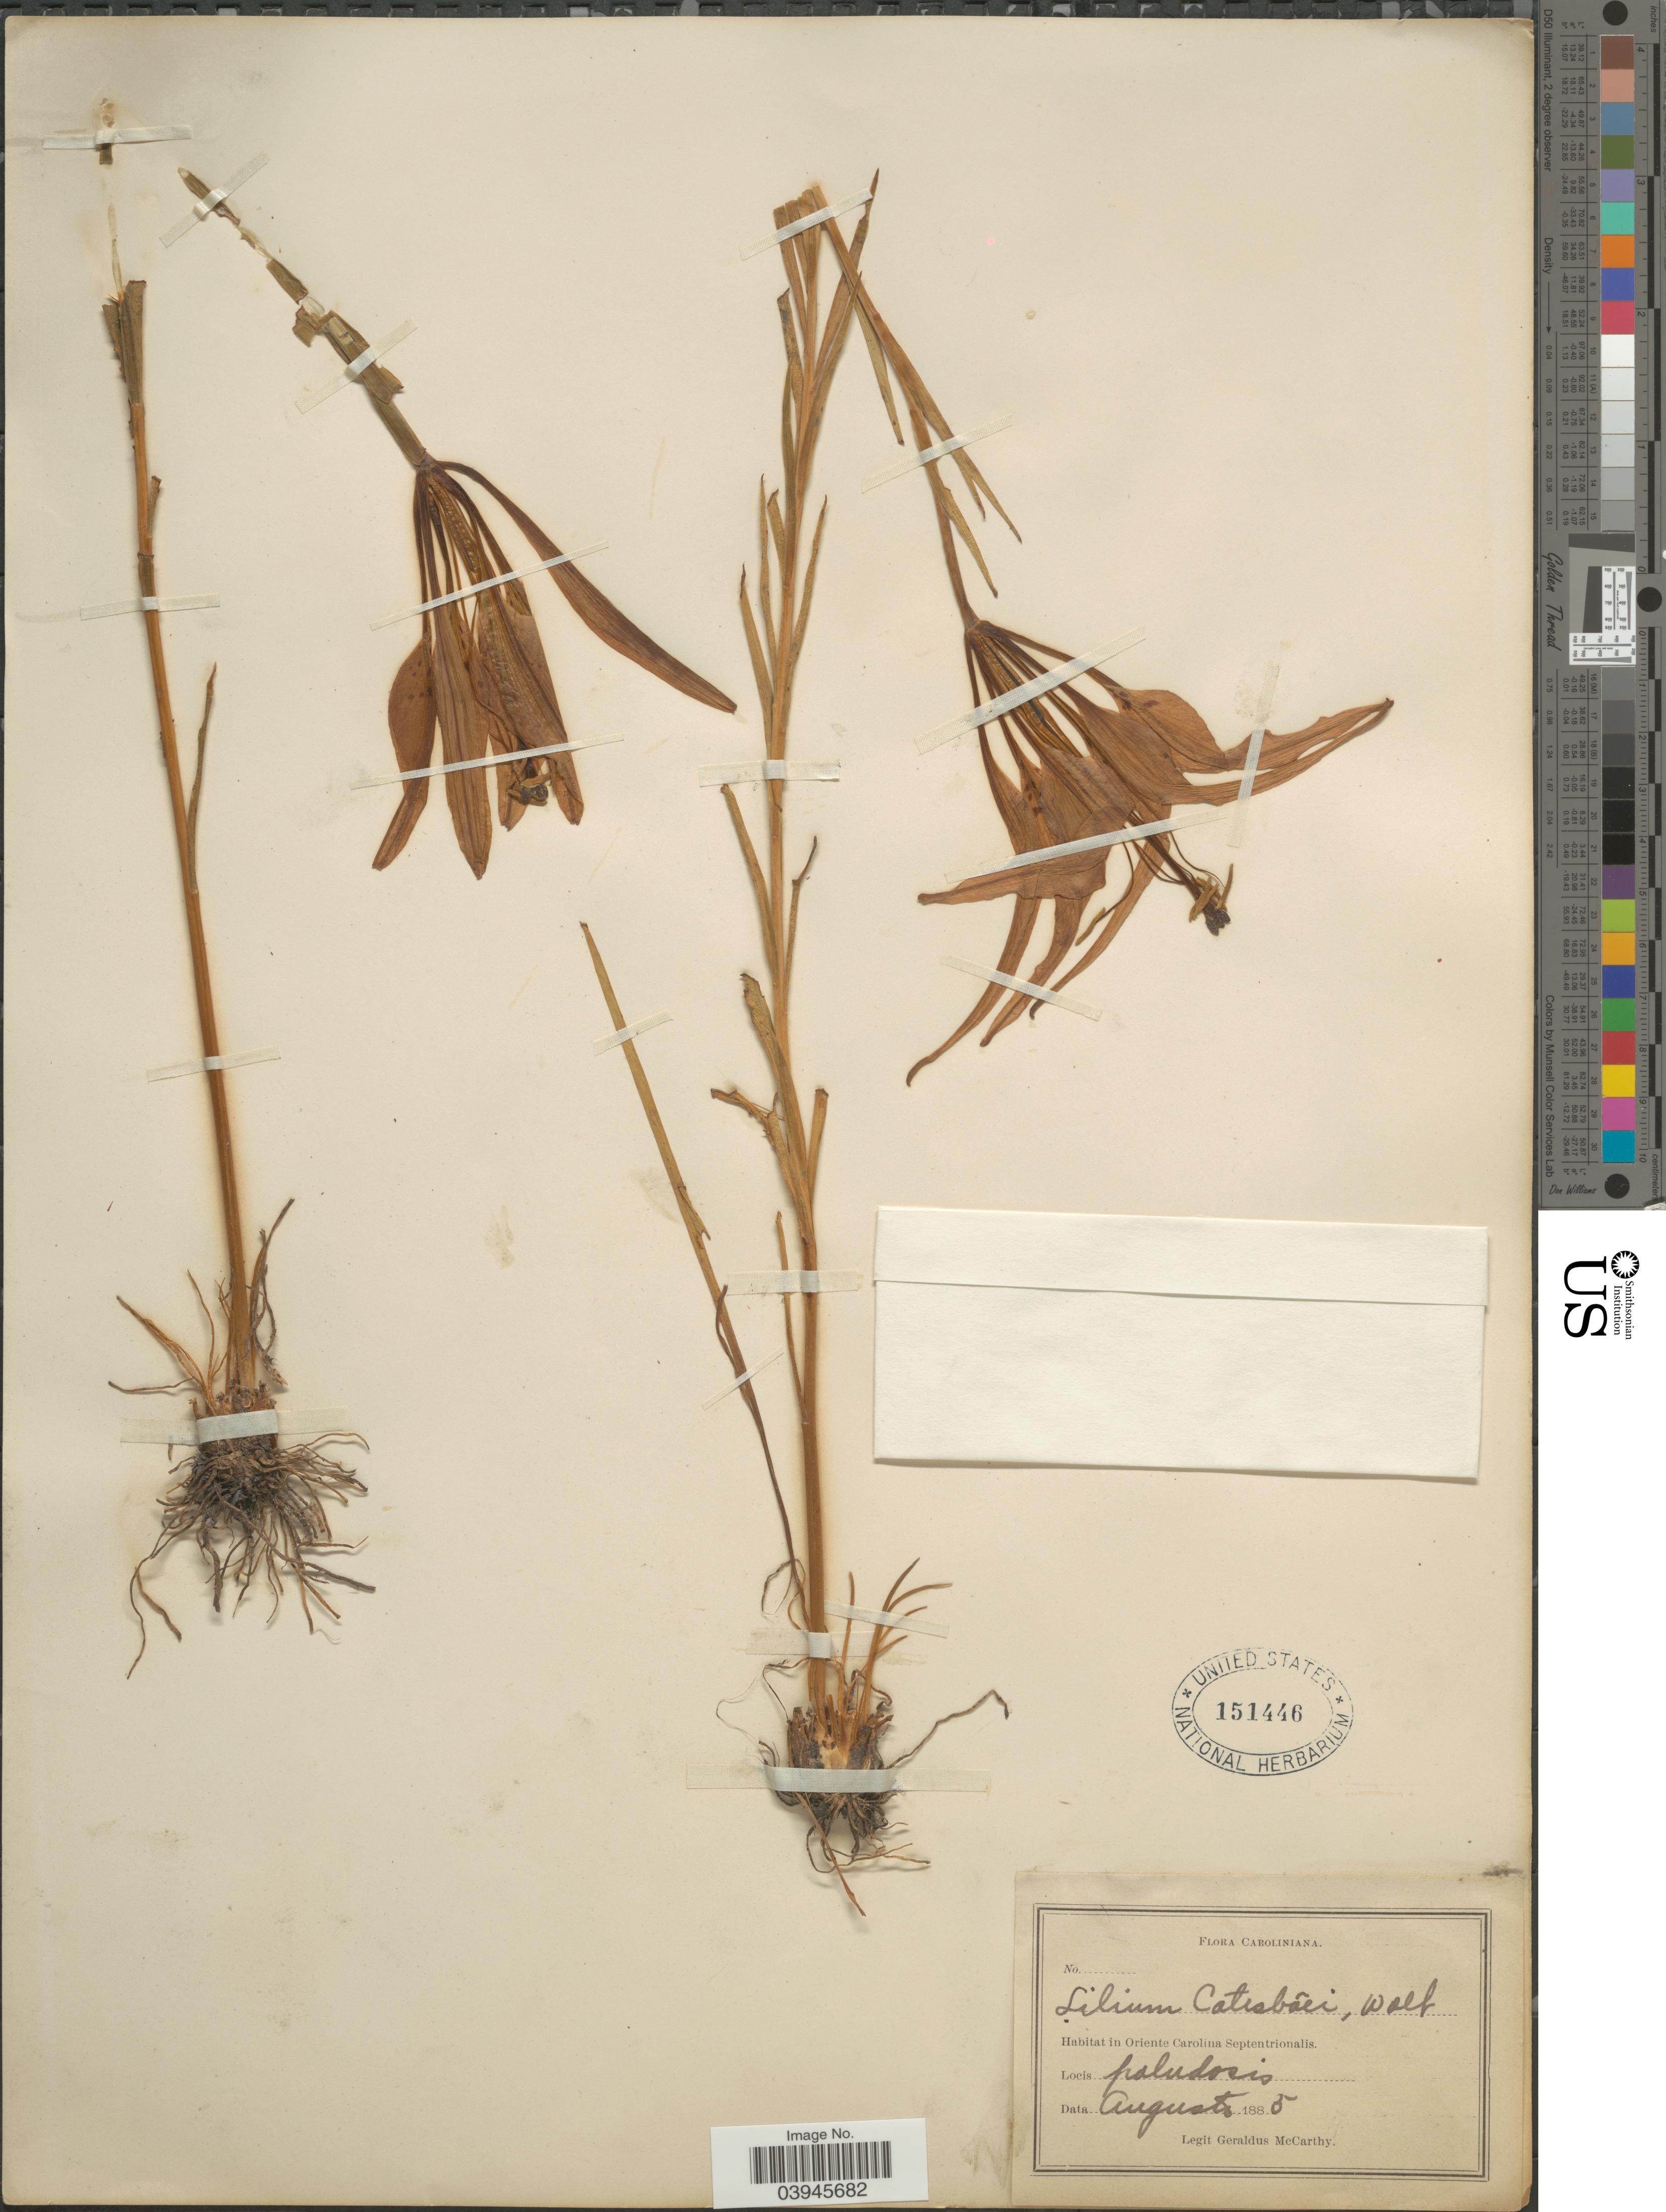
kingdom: Plantae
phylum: Tracheophyta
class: Liliopsida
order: Liliales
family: Liliaceae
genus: Lilium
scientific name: Lilium catesbaei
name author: Walter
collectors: M. McCarthy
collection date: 1885-08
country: United States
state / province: North Carolina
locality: Caroliniana. In Oriente Carolina Septentrionalis. Paludosis.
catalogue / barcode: US 151446